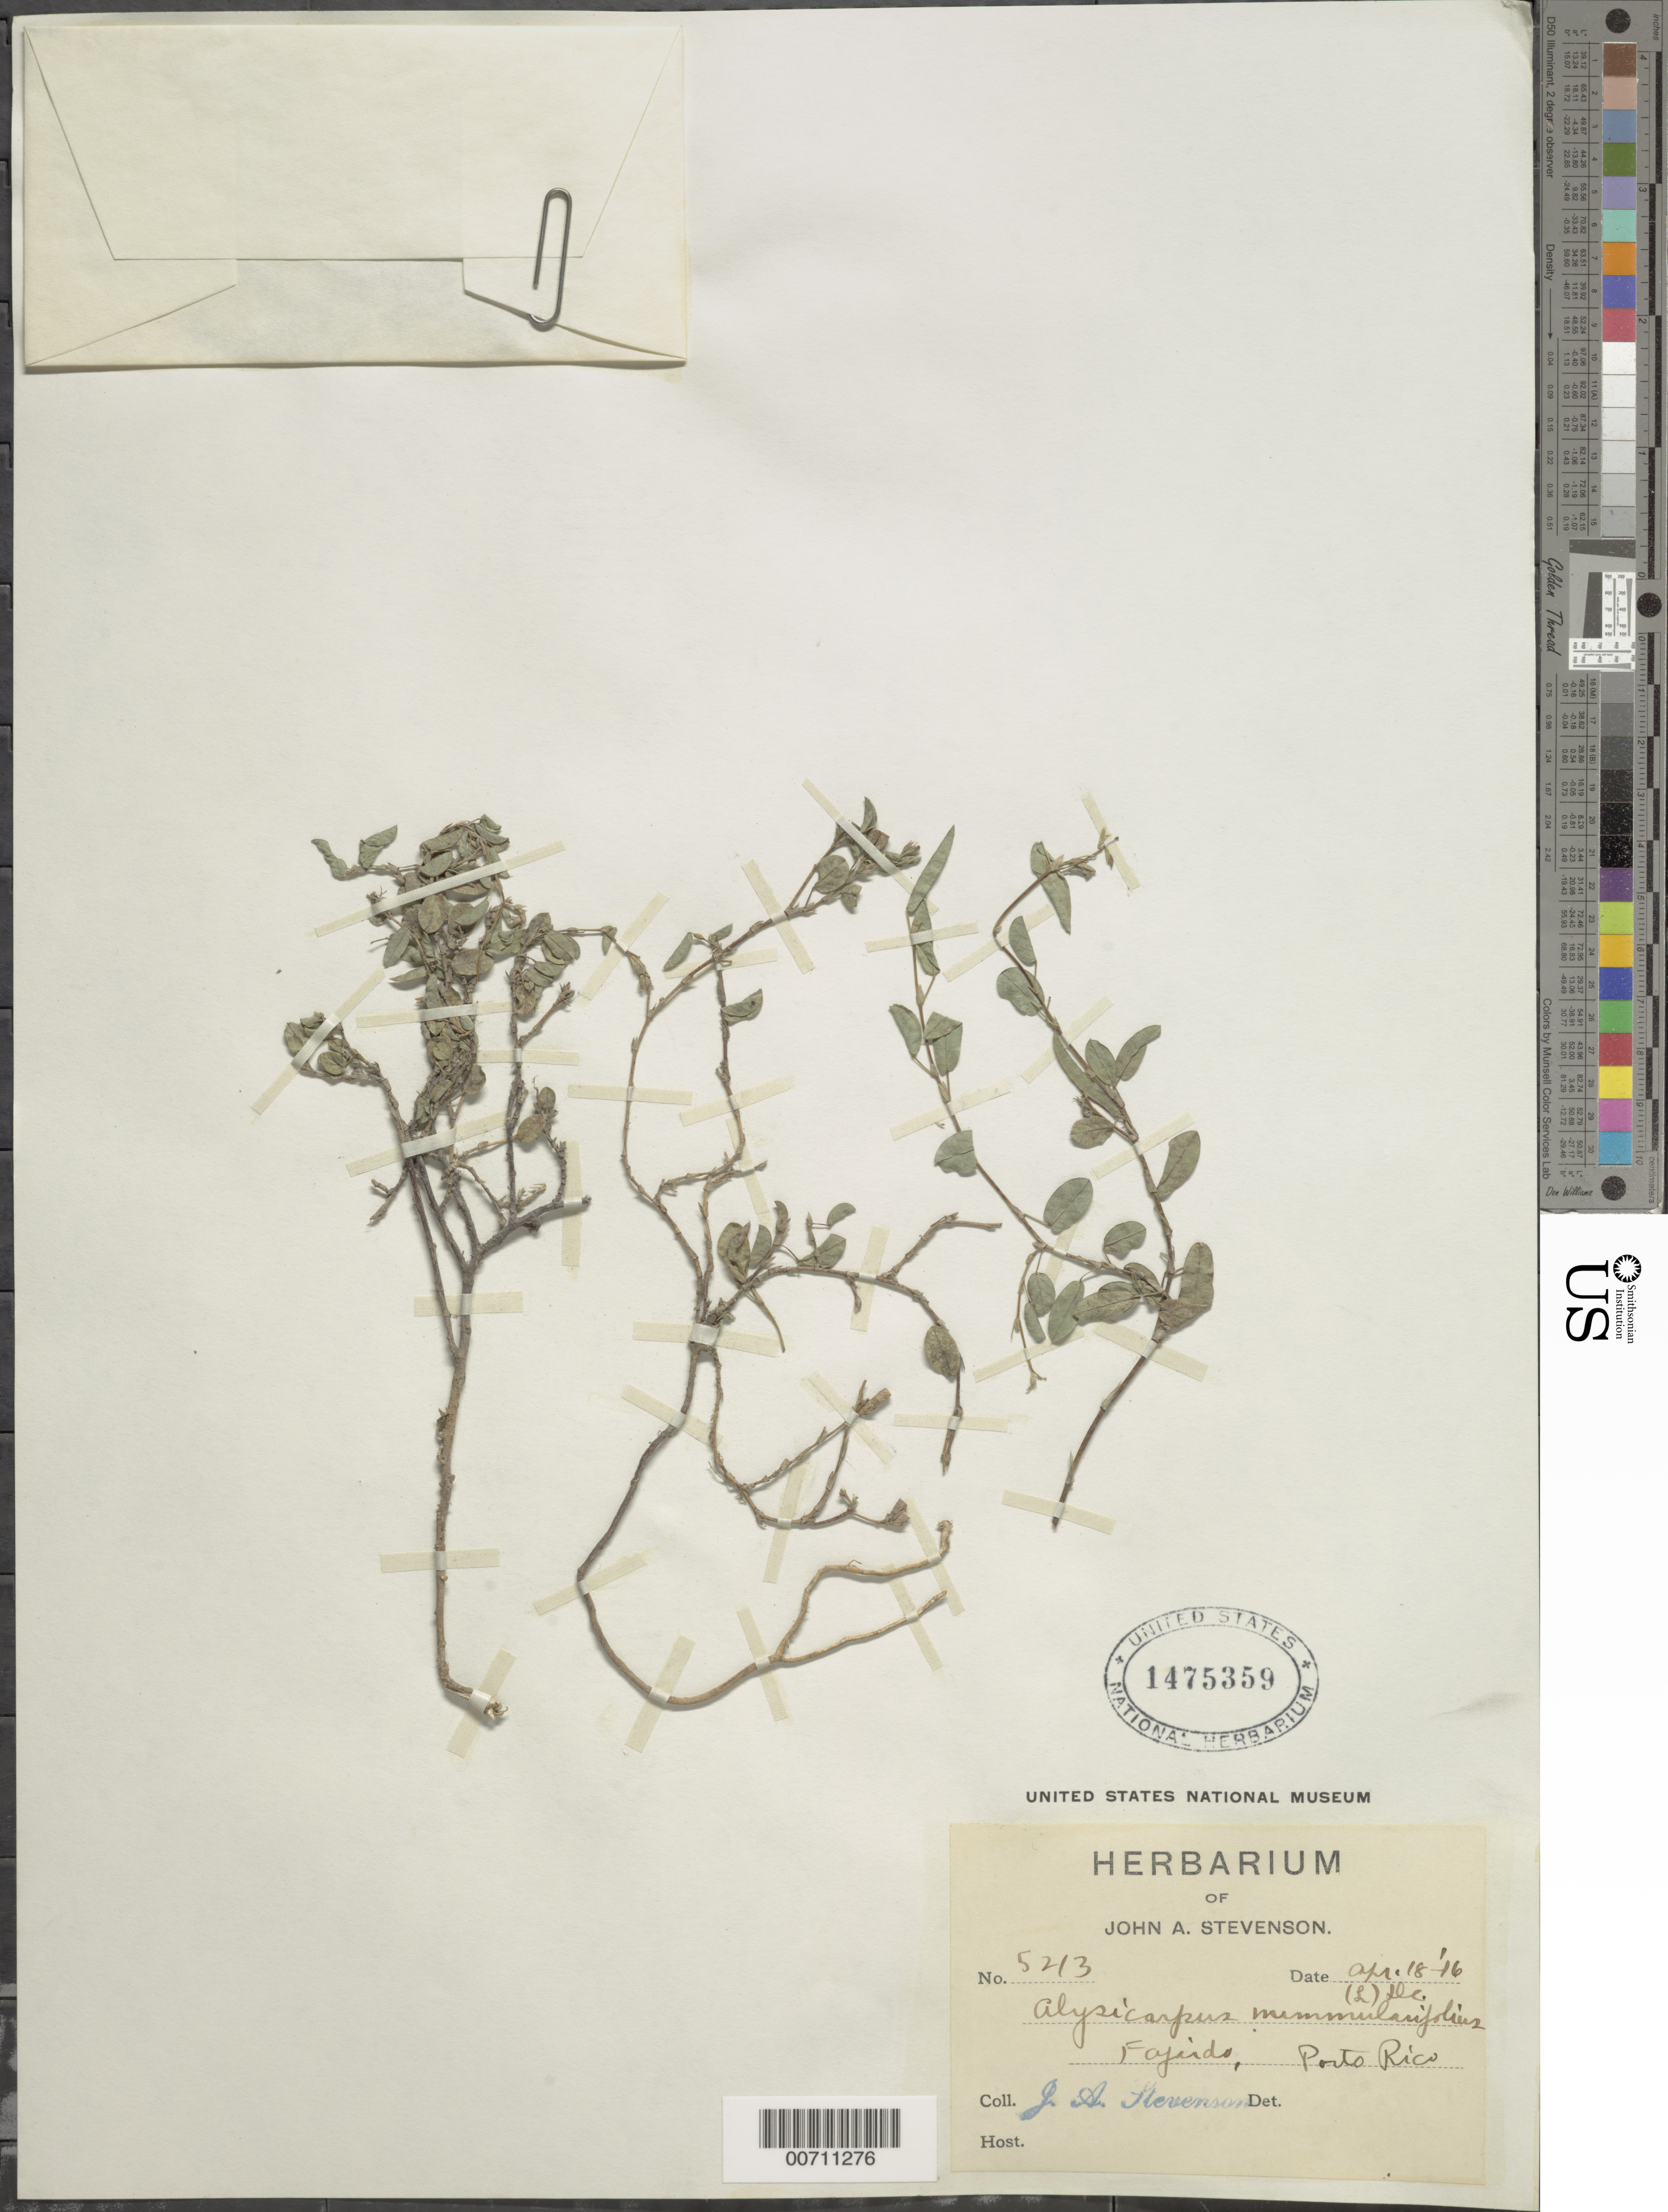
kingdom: Plantae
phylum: Tracheophyta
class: Magnoliopsida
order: Fabales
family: Fabaceae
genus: Alysicarpus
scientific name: Alysicarpus vaginalis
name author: (L.) DC.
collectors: J. Stevenson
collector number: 5213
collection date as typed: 18 Apr 1916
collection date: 1916-04-18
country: Puerto Rico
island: Greater Antilles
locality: Fajardo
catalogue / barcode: US 1475359